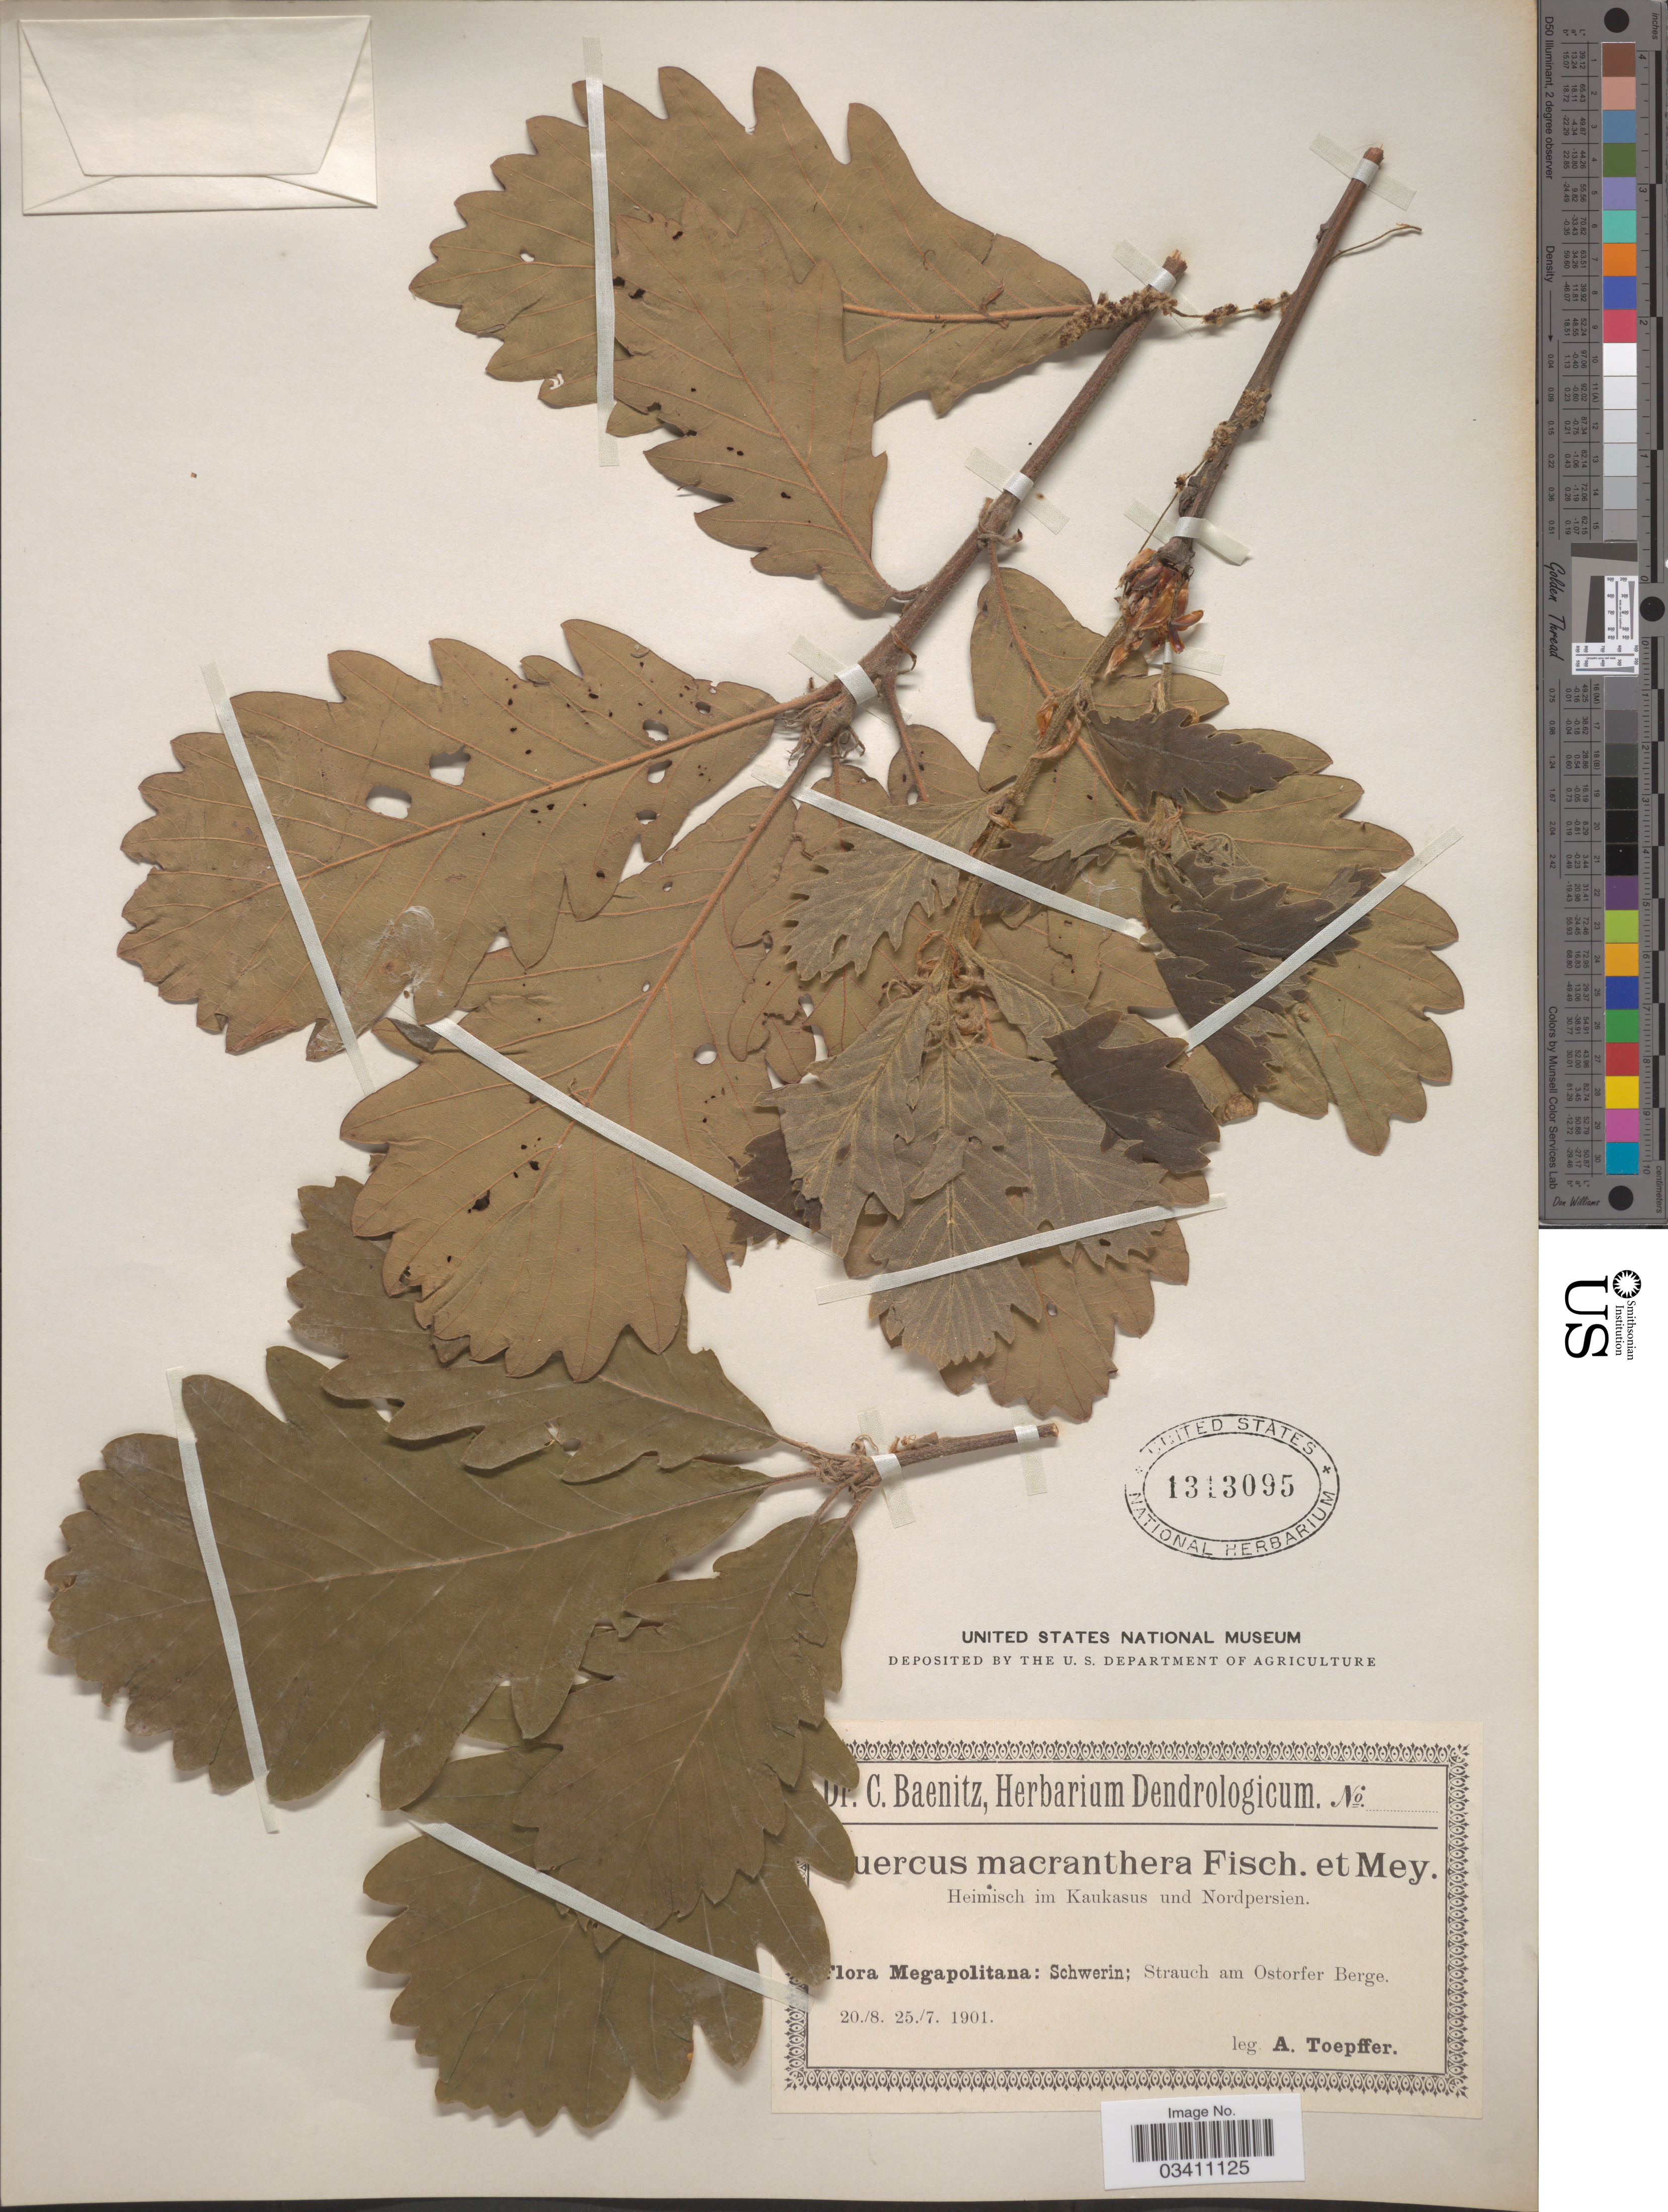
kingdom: Plantae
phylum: Tracheophyta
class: Magnoliopsida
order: Fagales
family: Fagaceae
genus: Quercus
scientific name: Quercus macranthera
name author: Fisch. & C.A. Mey. ex Hohen.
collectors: A. Toepffer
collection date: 1901-07-25/1901-08-20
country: Germany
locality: Megapolitana: Schwerin; Strauch am Ostorfer Berge.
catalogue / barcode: US 1313095